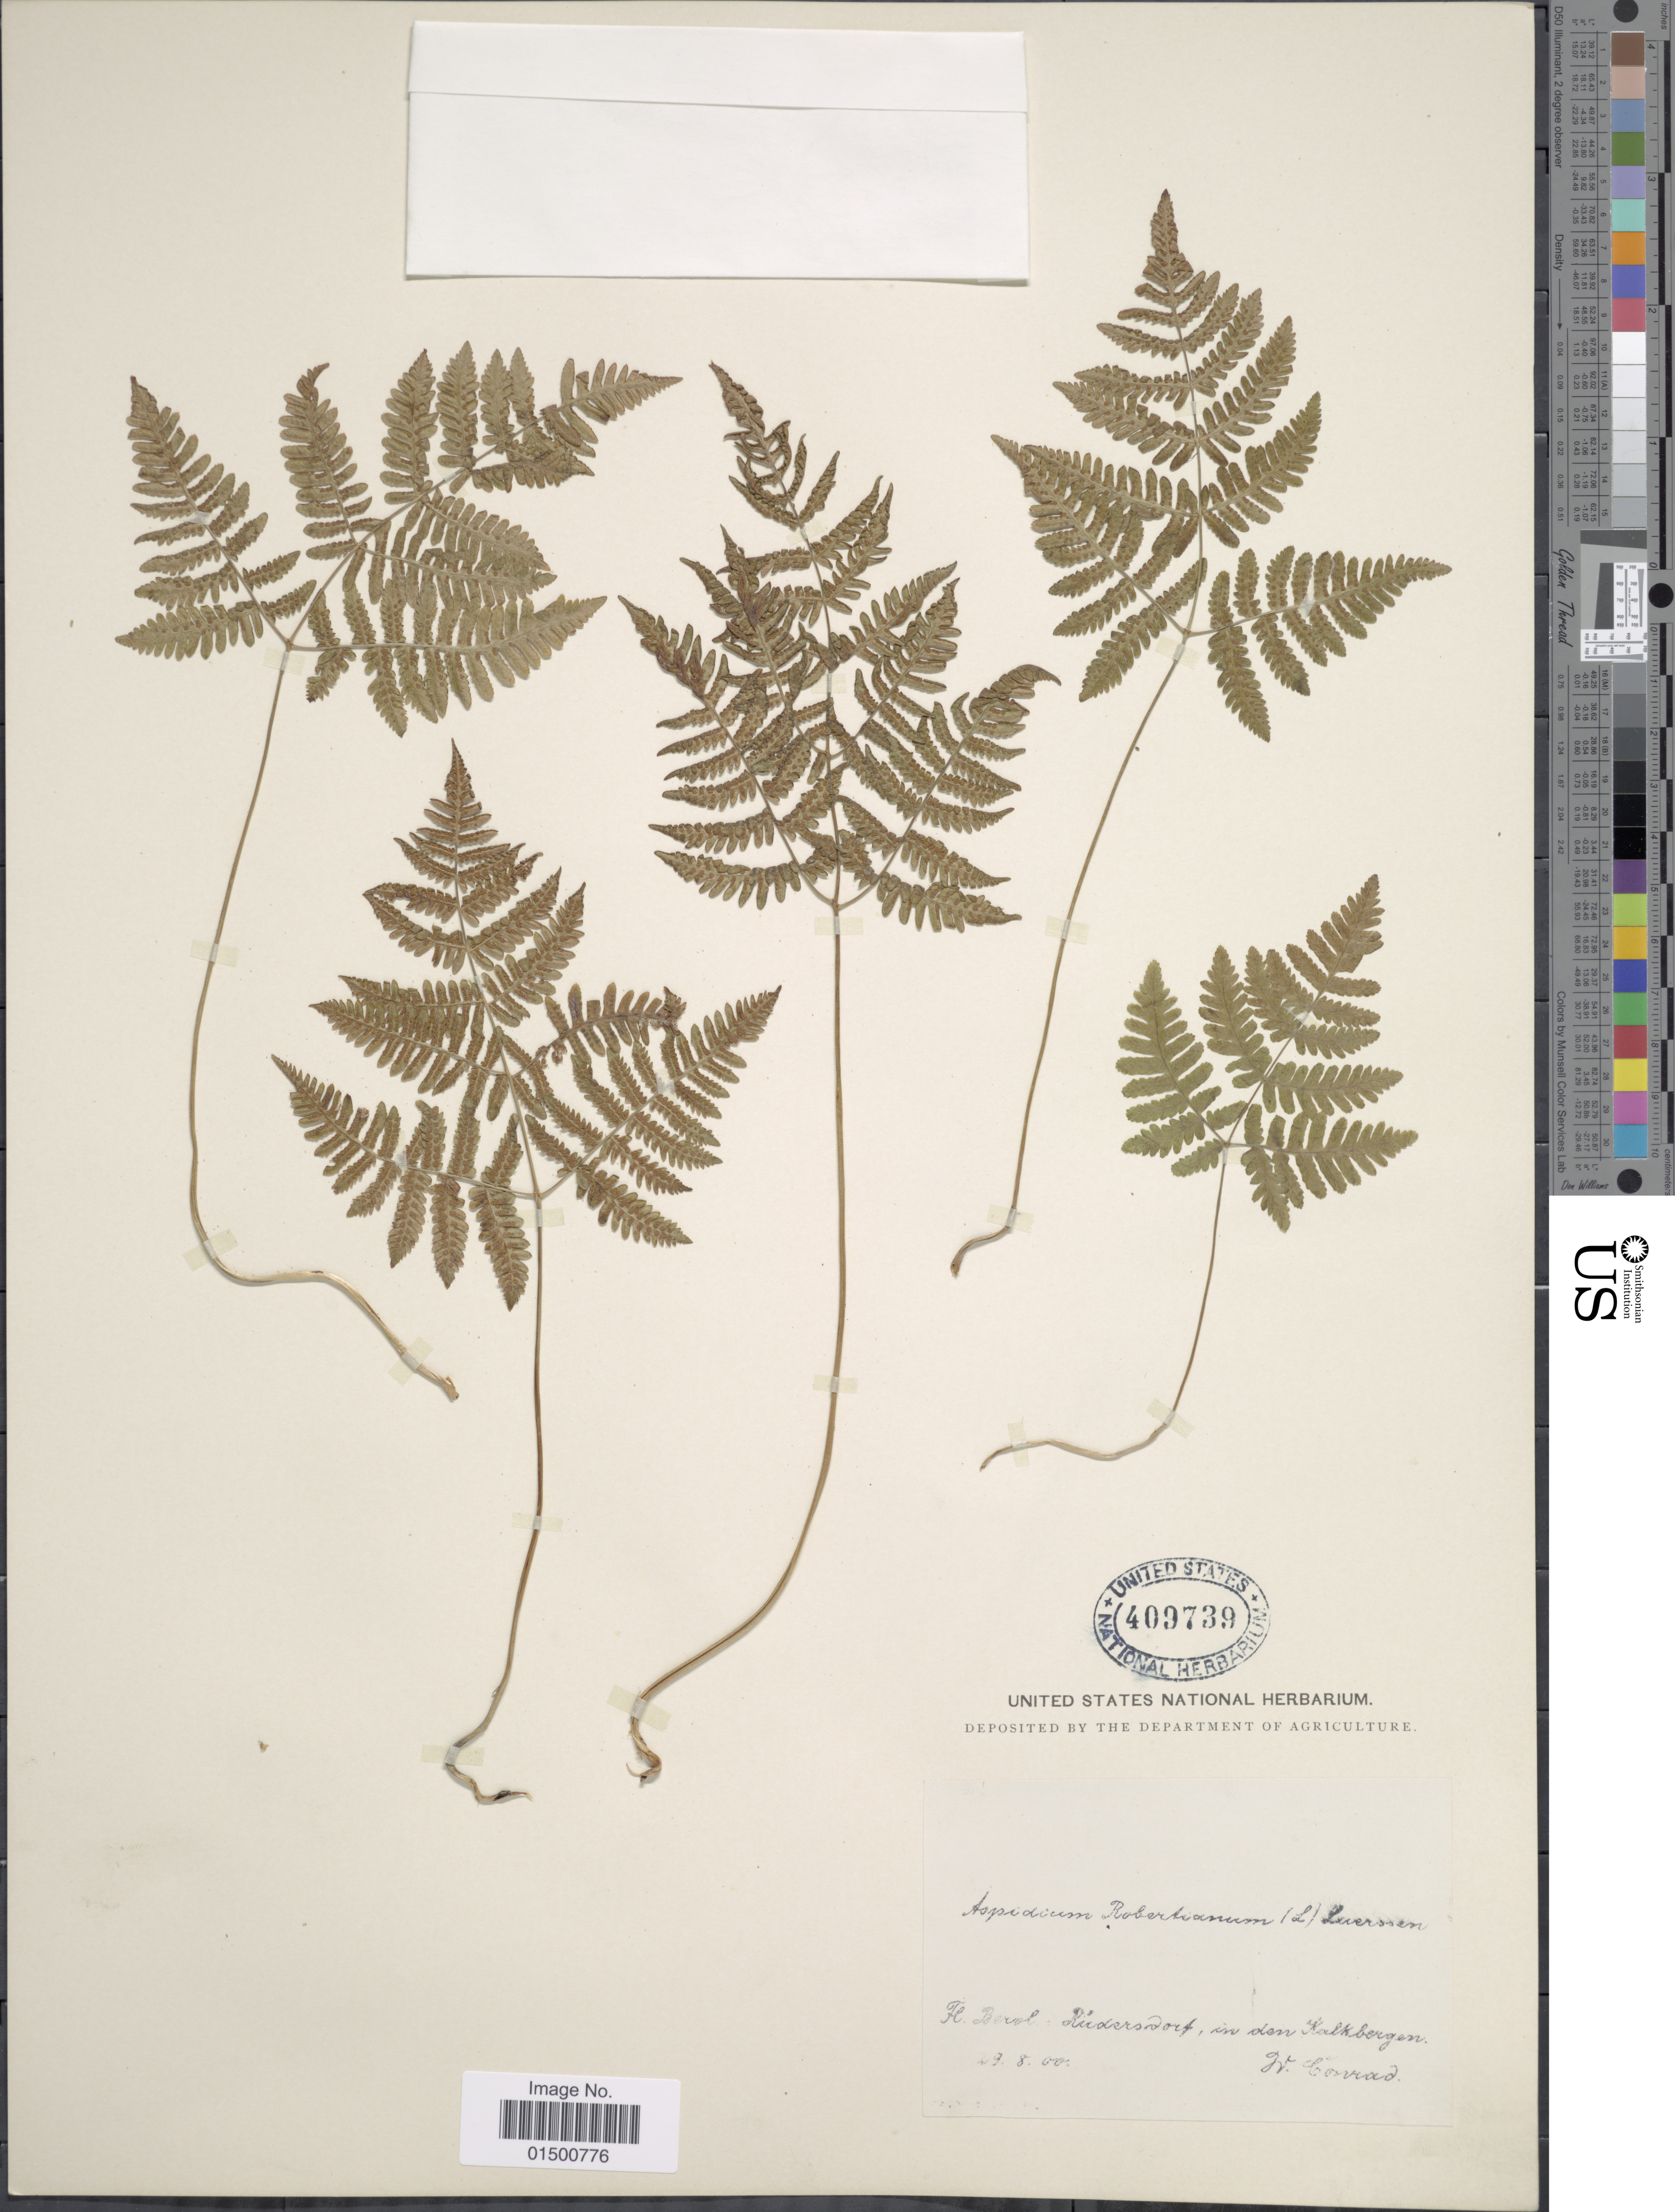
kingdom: Plantae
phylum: Tracheophyta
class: Polypodiopsida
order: Polypodiales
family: Cystopteridaceae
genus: Gymnocarpium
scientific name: Gymnocarpium robertianum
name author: (Hoffm.) Newman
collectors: W. Conrad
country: Germany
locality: H. Berol, Rudersdorf, in den Kalkbergen [interpreted]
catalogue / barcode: US 409739